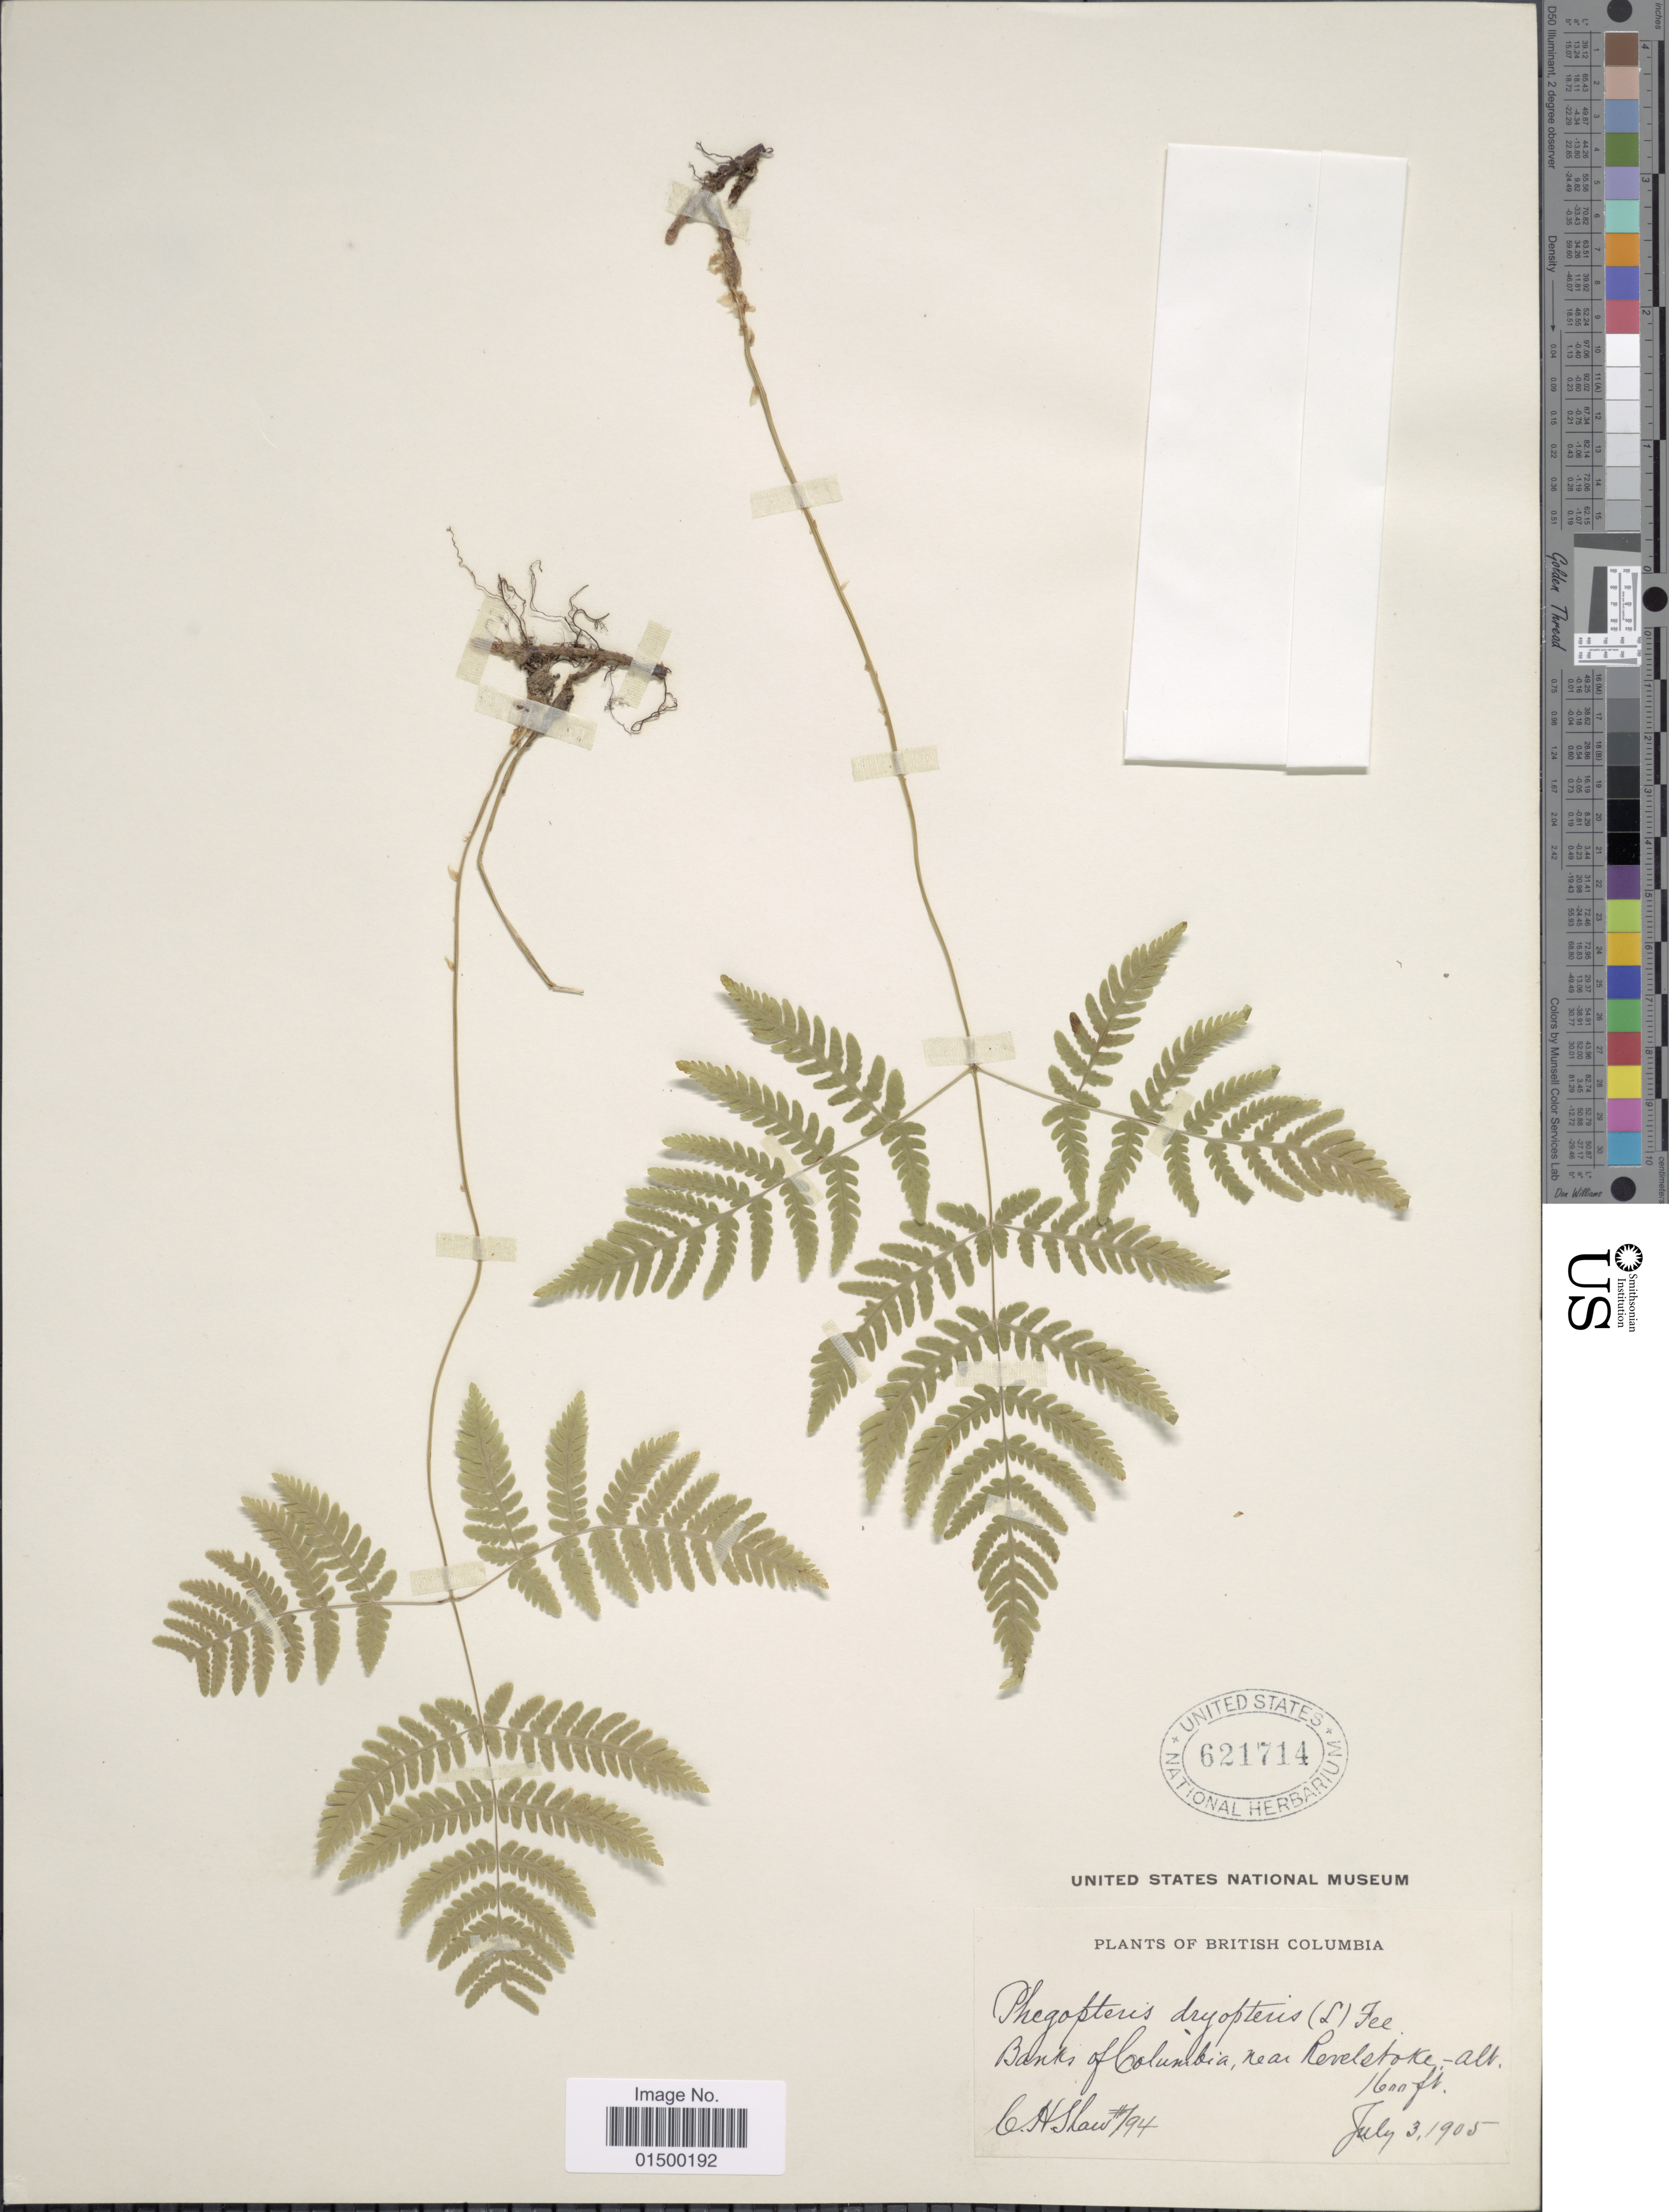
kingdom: Plantae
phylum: Tracheophyta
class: Polypodiopsida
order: Polypodiales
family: Cystopteridaceae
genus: Gymnocarpium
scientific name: Gymnocarpium disjunctum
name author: (Rupr.) Ching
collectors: C. H. Shaw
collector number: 794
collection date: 1905-07-03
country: Canada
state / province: British Columbia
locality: Banks of Columbia, near Revelstoke.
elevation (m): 488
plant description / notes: No precise locality correction needed.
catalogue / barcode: US 621714